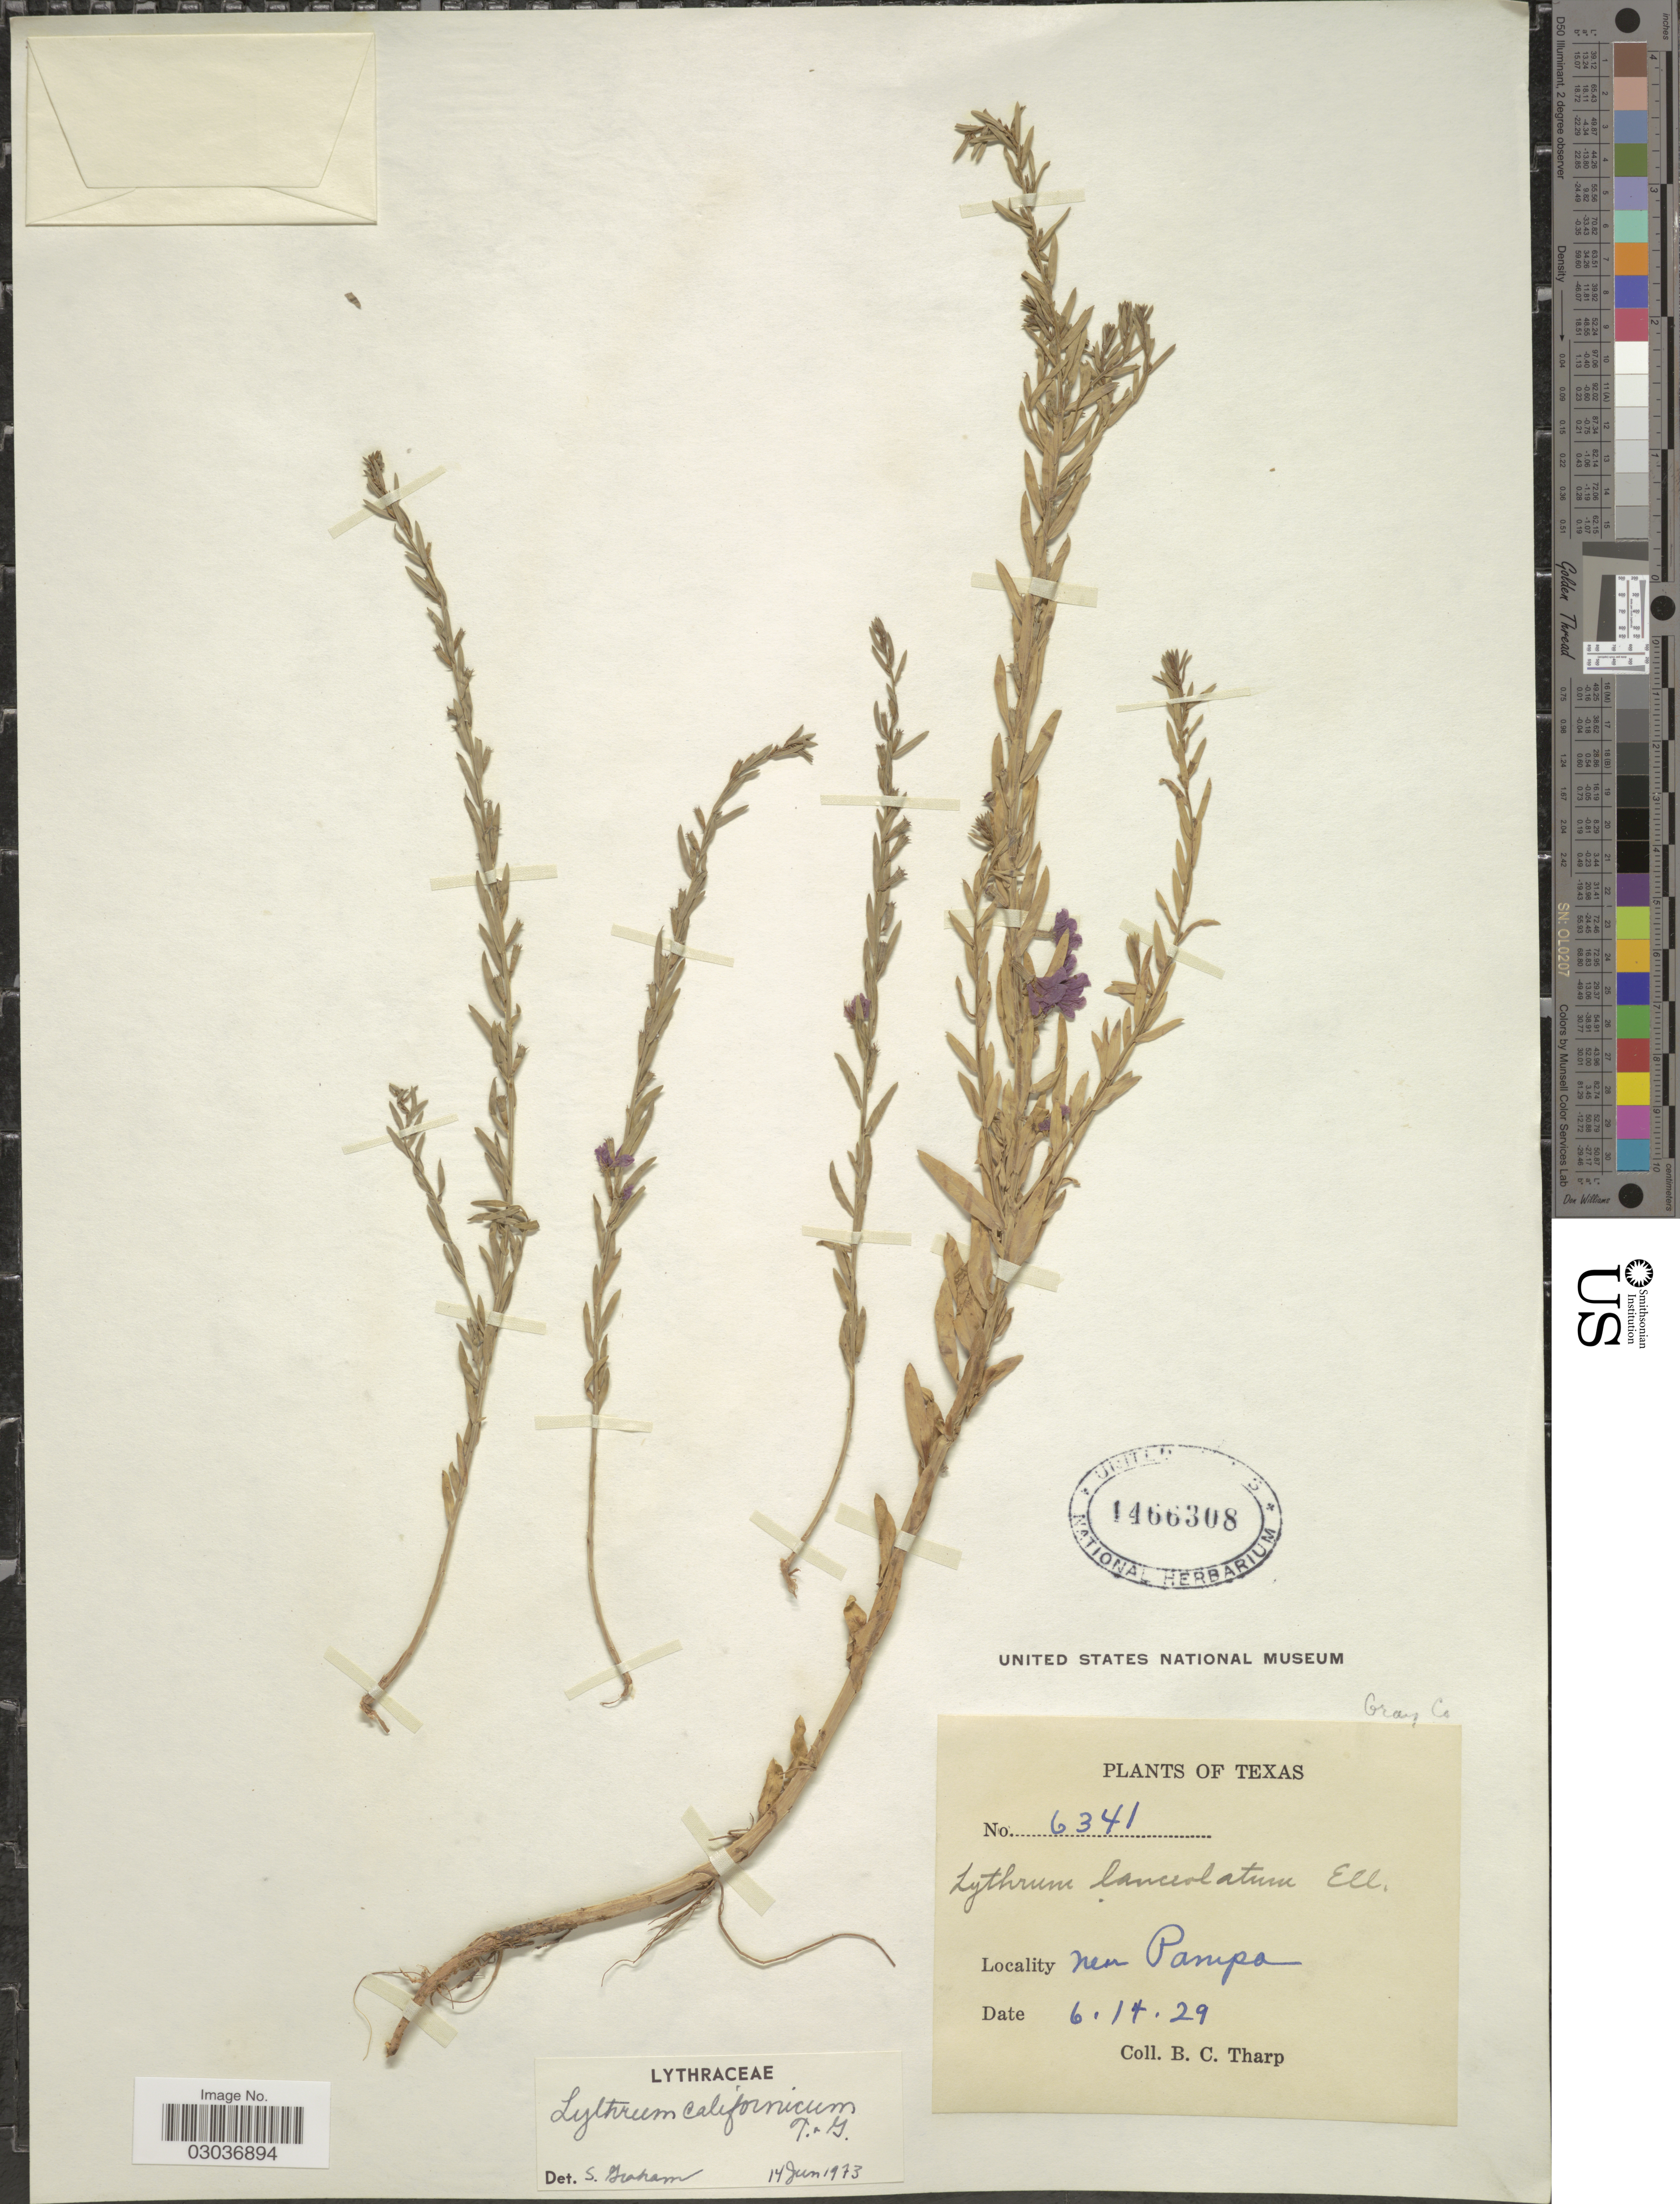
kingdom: Plantae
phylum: Tracheophyta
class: Magnoliopsida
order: Myrtales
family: Lythraceae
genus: Lythrum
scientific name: Lythrum californicum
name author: Torr. & A. Gray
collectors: B. C. Tharp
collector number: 6341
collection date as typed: Transcribed d/m/y: 14/6/29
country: United States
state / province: Texas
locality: Gray Co., near Pampa.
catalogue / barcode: US 1466308